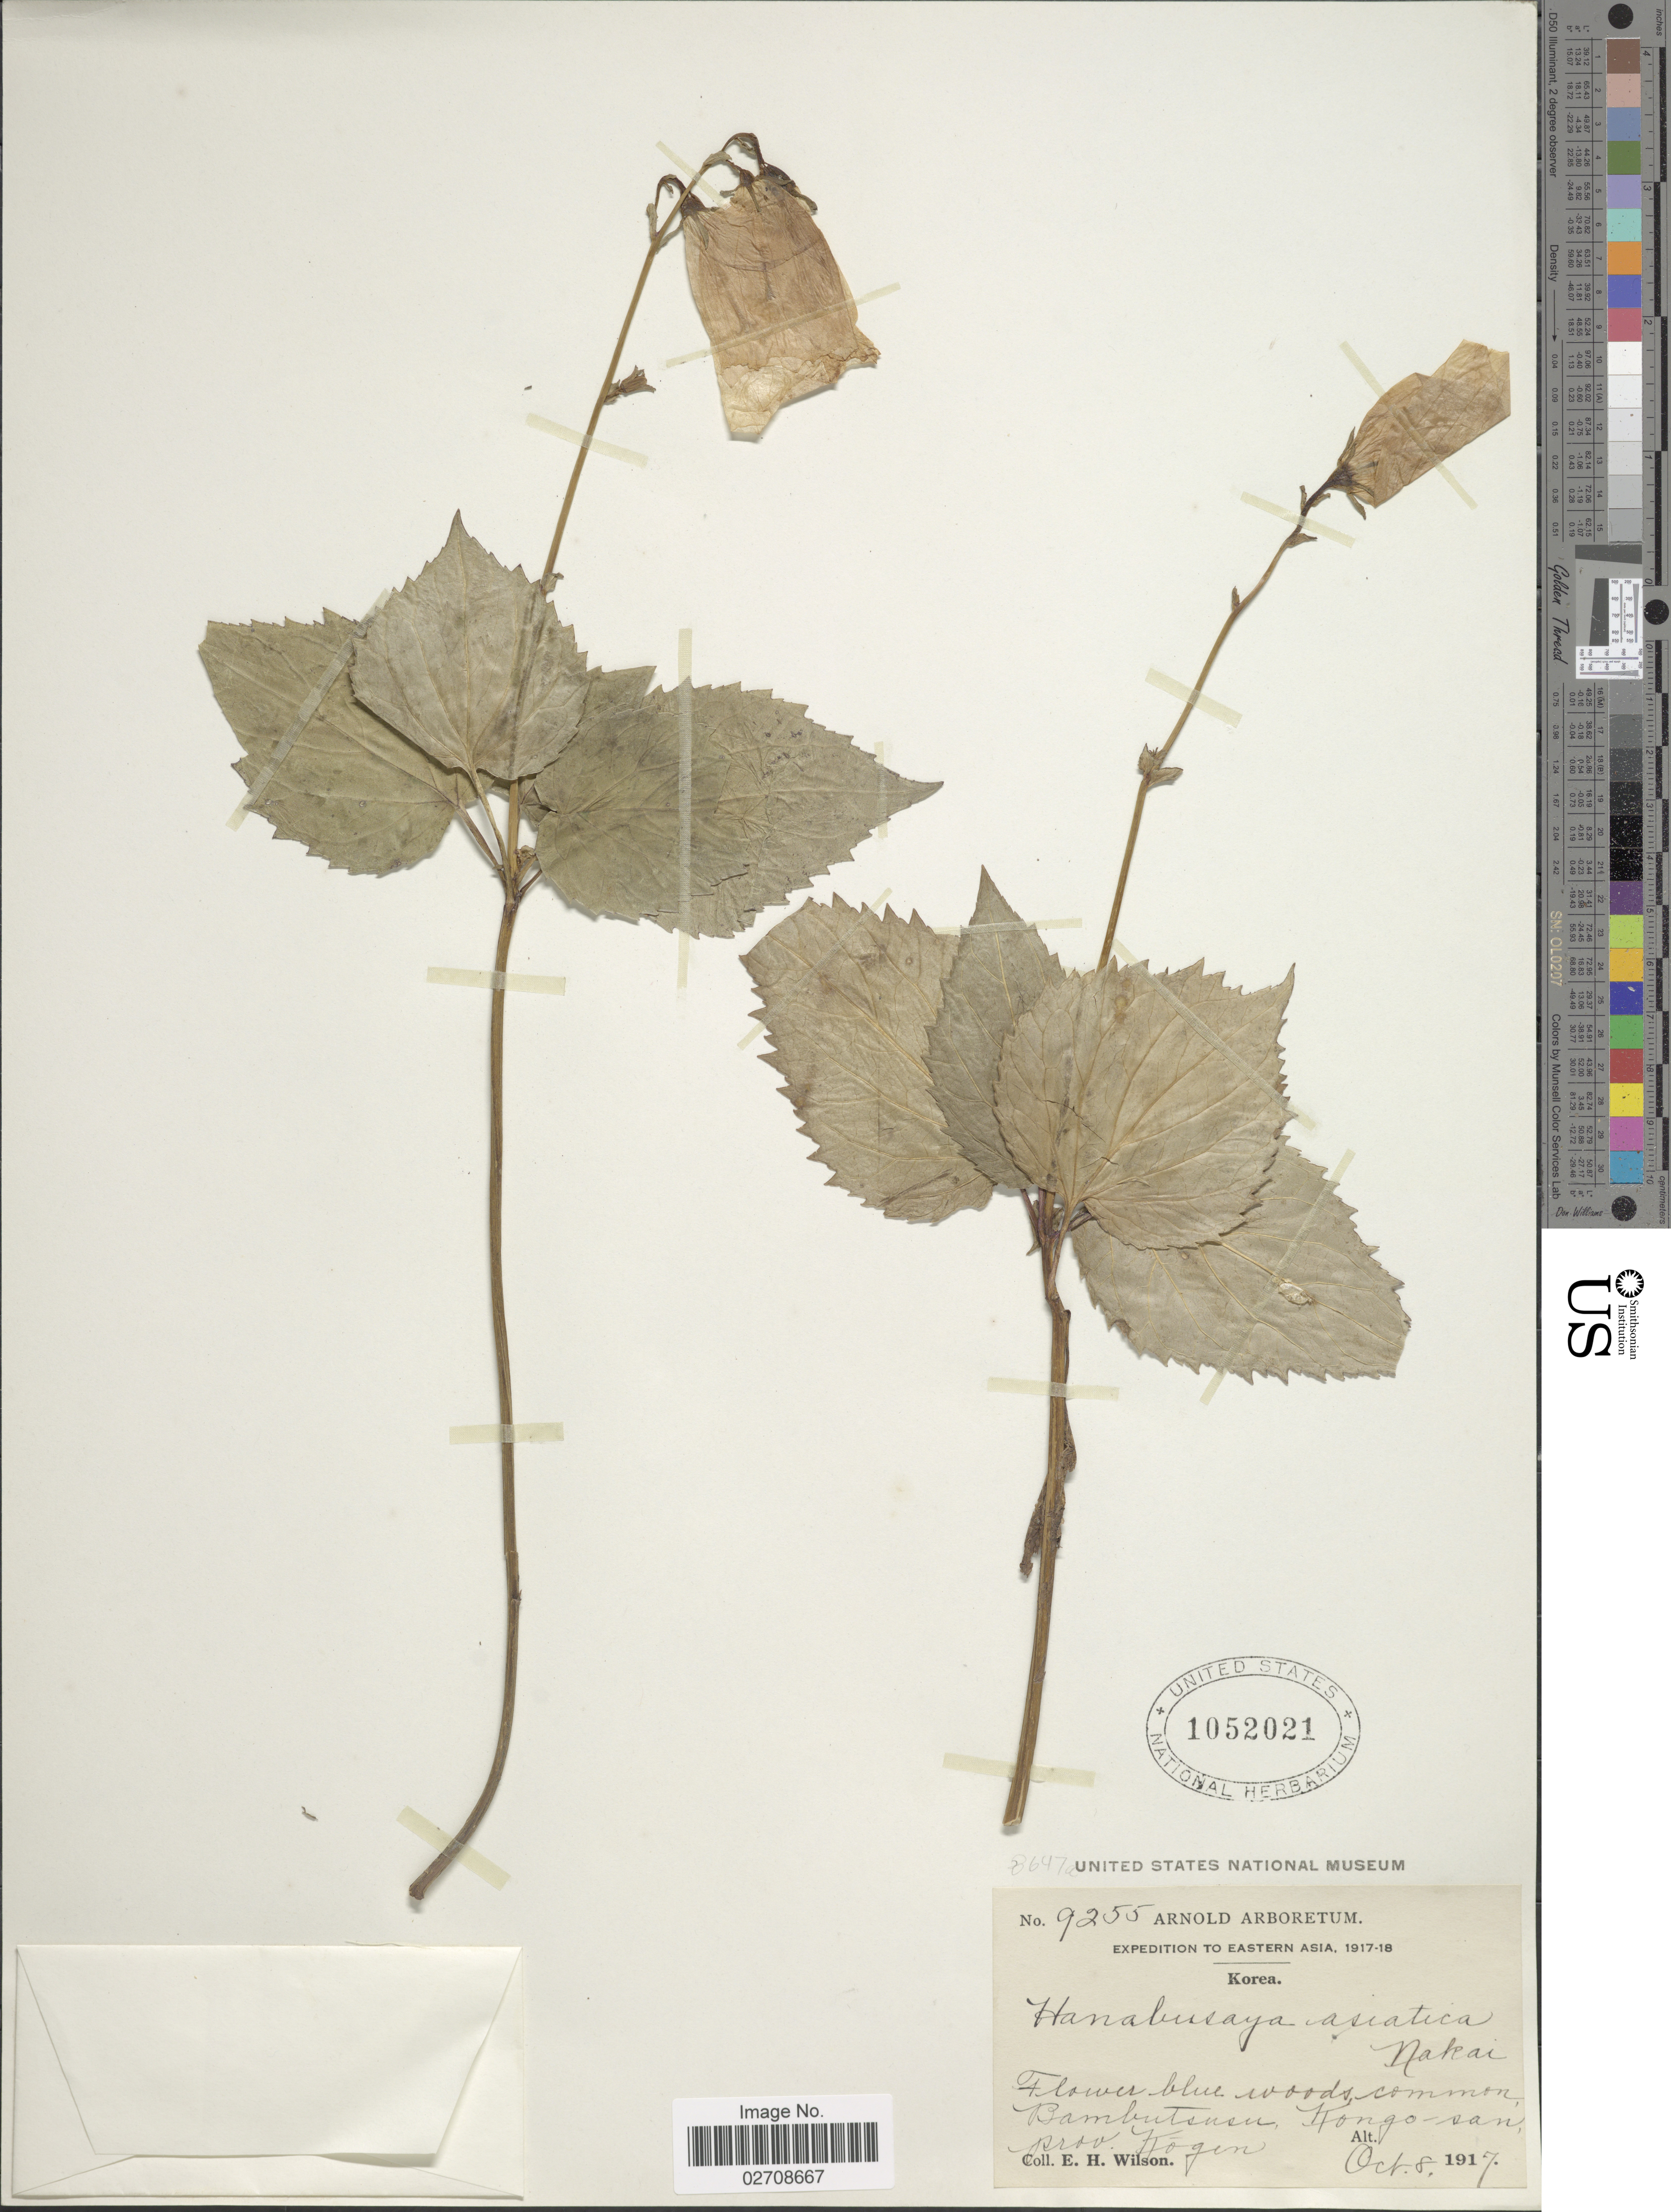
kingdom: Plantae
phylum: Tracheophyta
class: Magnoliopsida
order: Asterales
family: Campanulaceae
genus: Hanabusaya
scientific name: Hanabusaya asiatica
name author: (Nakai) Nakai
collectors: E. Wilson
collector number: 9255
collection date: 1917-10-08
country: North Korea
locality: Korea, Bambutsusu, Kongo-san, Prov. Kogen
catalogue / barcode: US 1052021